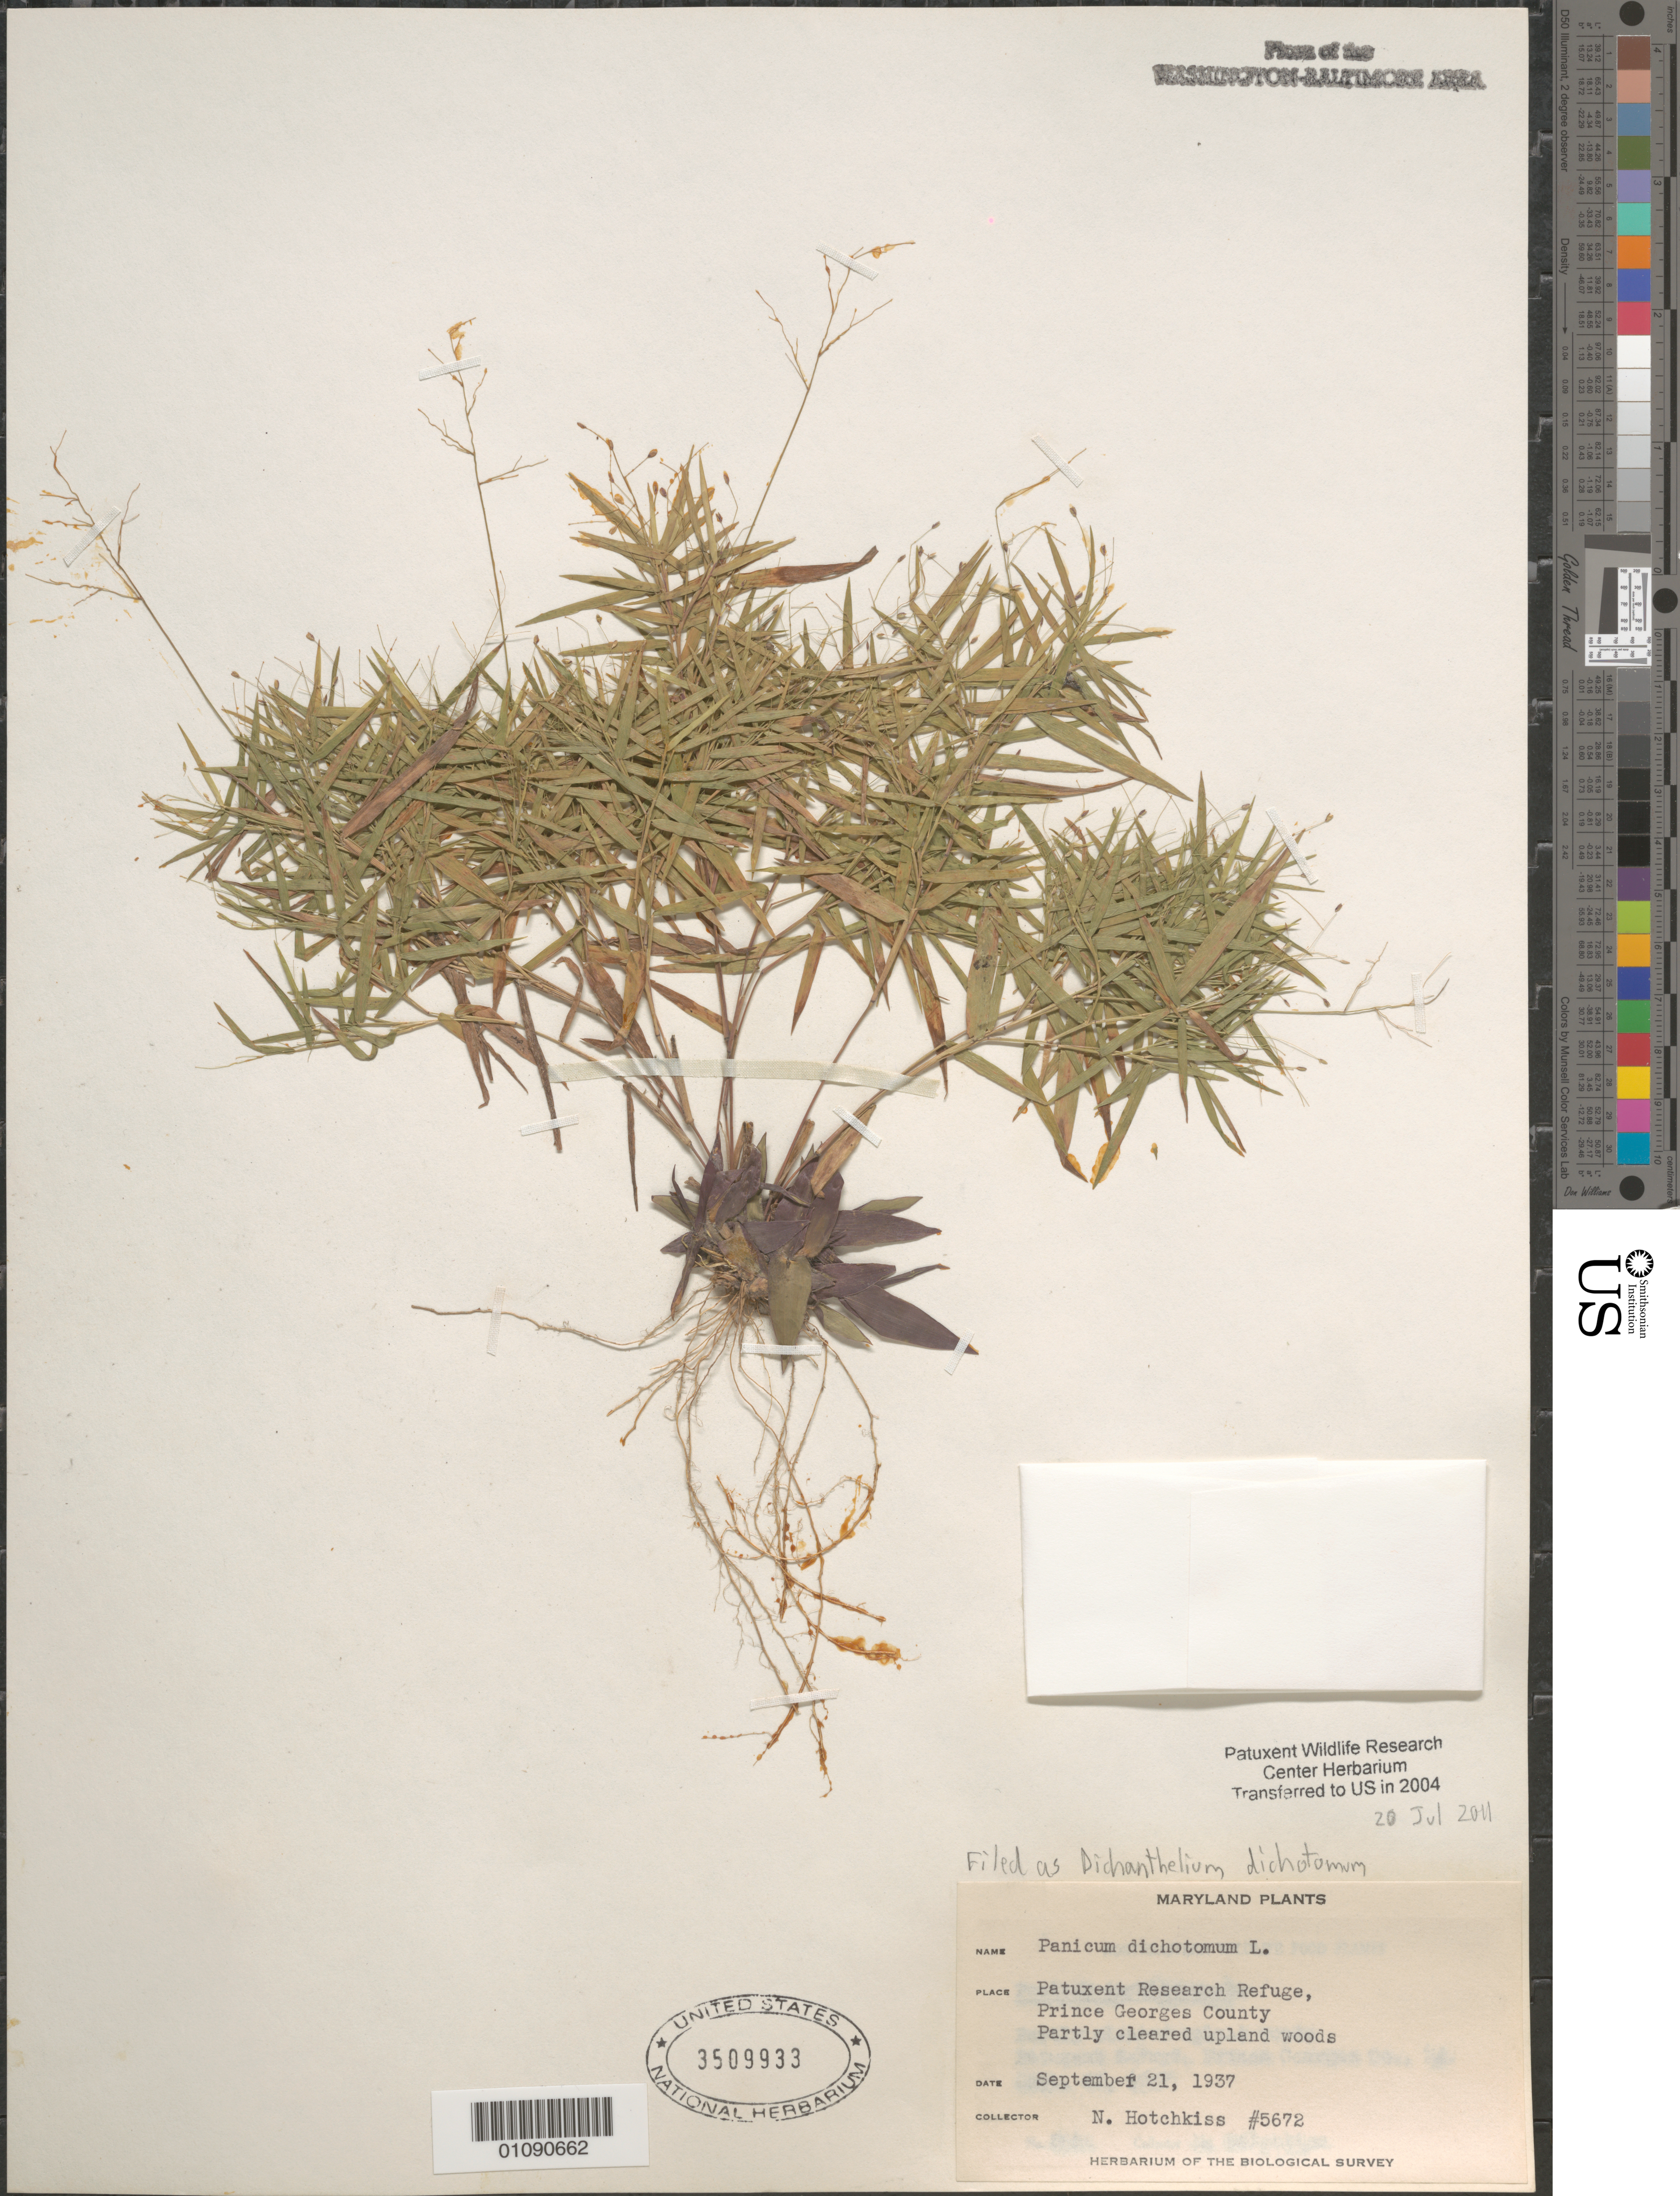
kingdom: Plantae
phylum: Tracheophyta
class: Liliopsida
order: Poales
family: Poaceae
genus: Dichanthelium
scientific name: Dichanthelium dichotomum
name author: (L.) Gould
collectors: N. Hotchkiss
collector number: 5672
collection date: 1937-09-21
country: United States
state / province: Maryland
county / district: Prince George's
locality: Patuxent Wildlife Refuge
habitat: Partly cleared upland woods.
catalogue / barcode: US 3509933